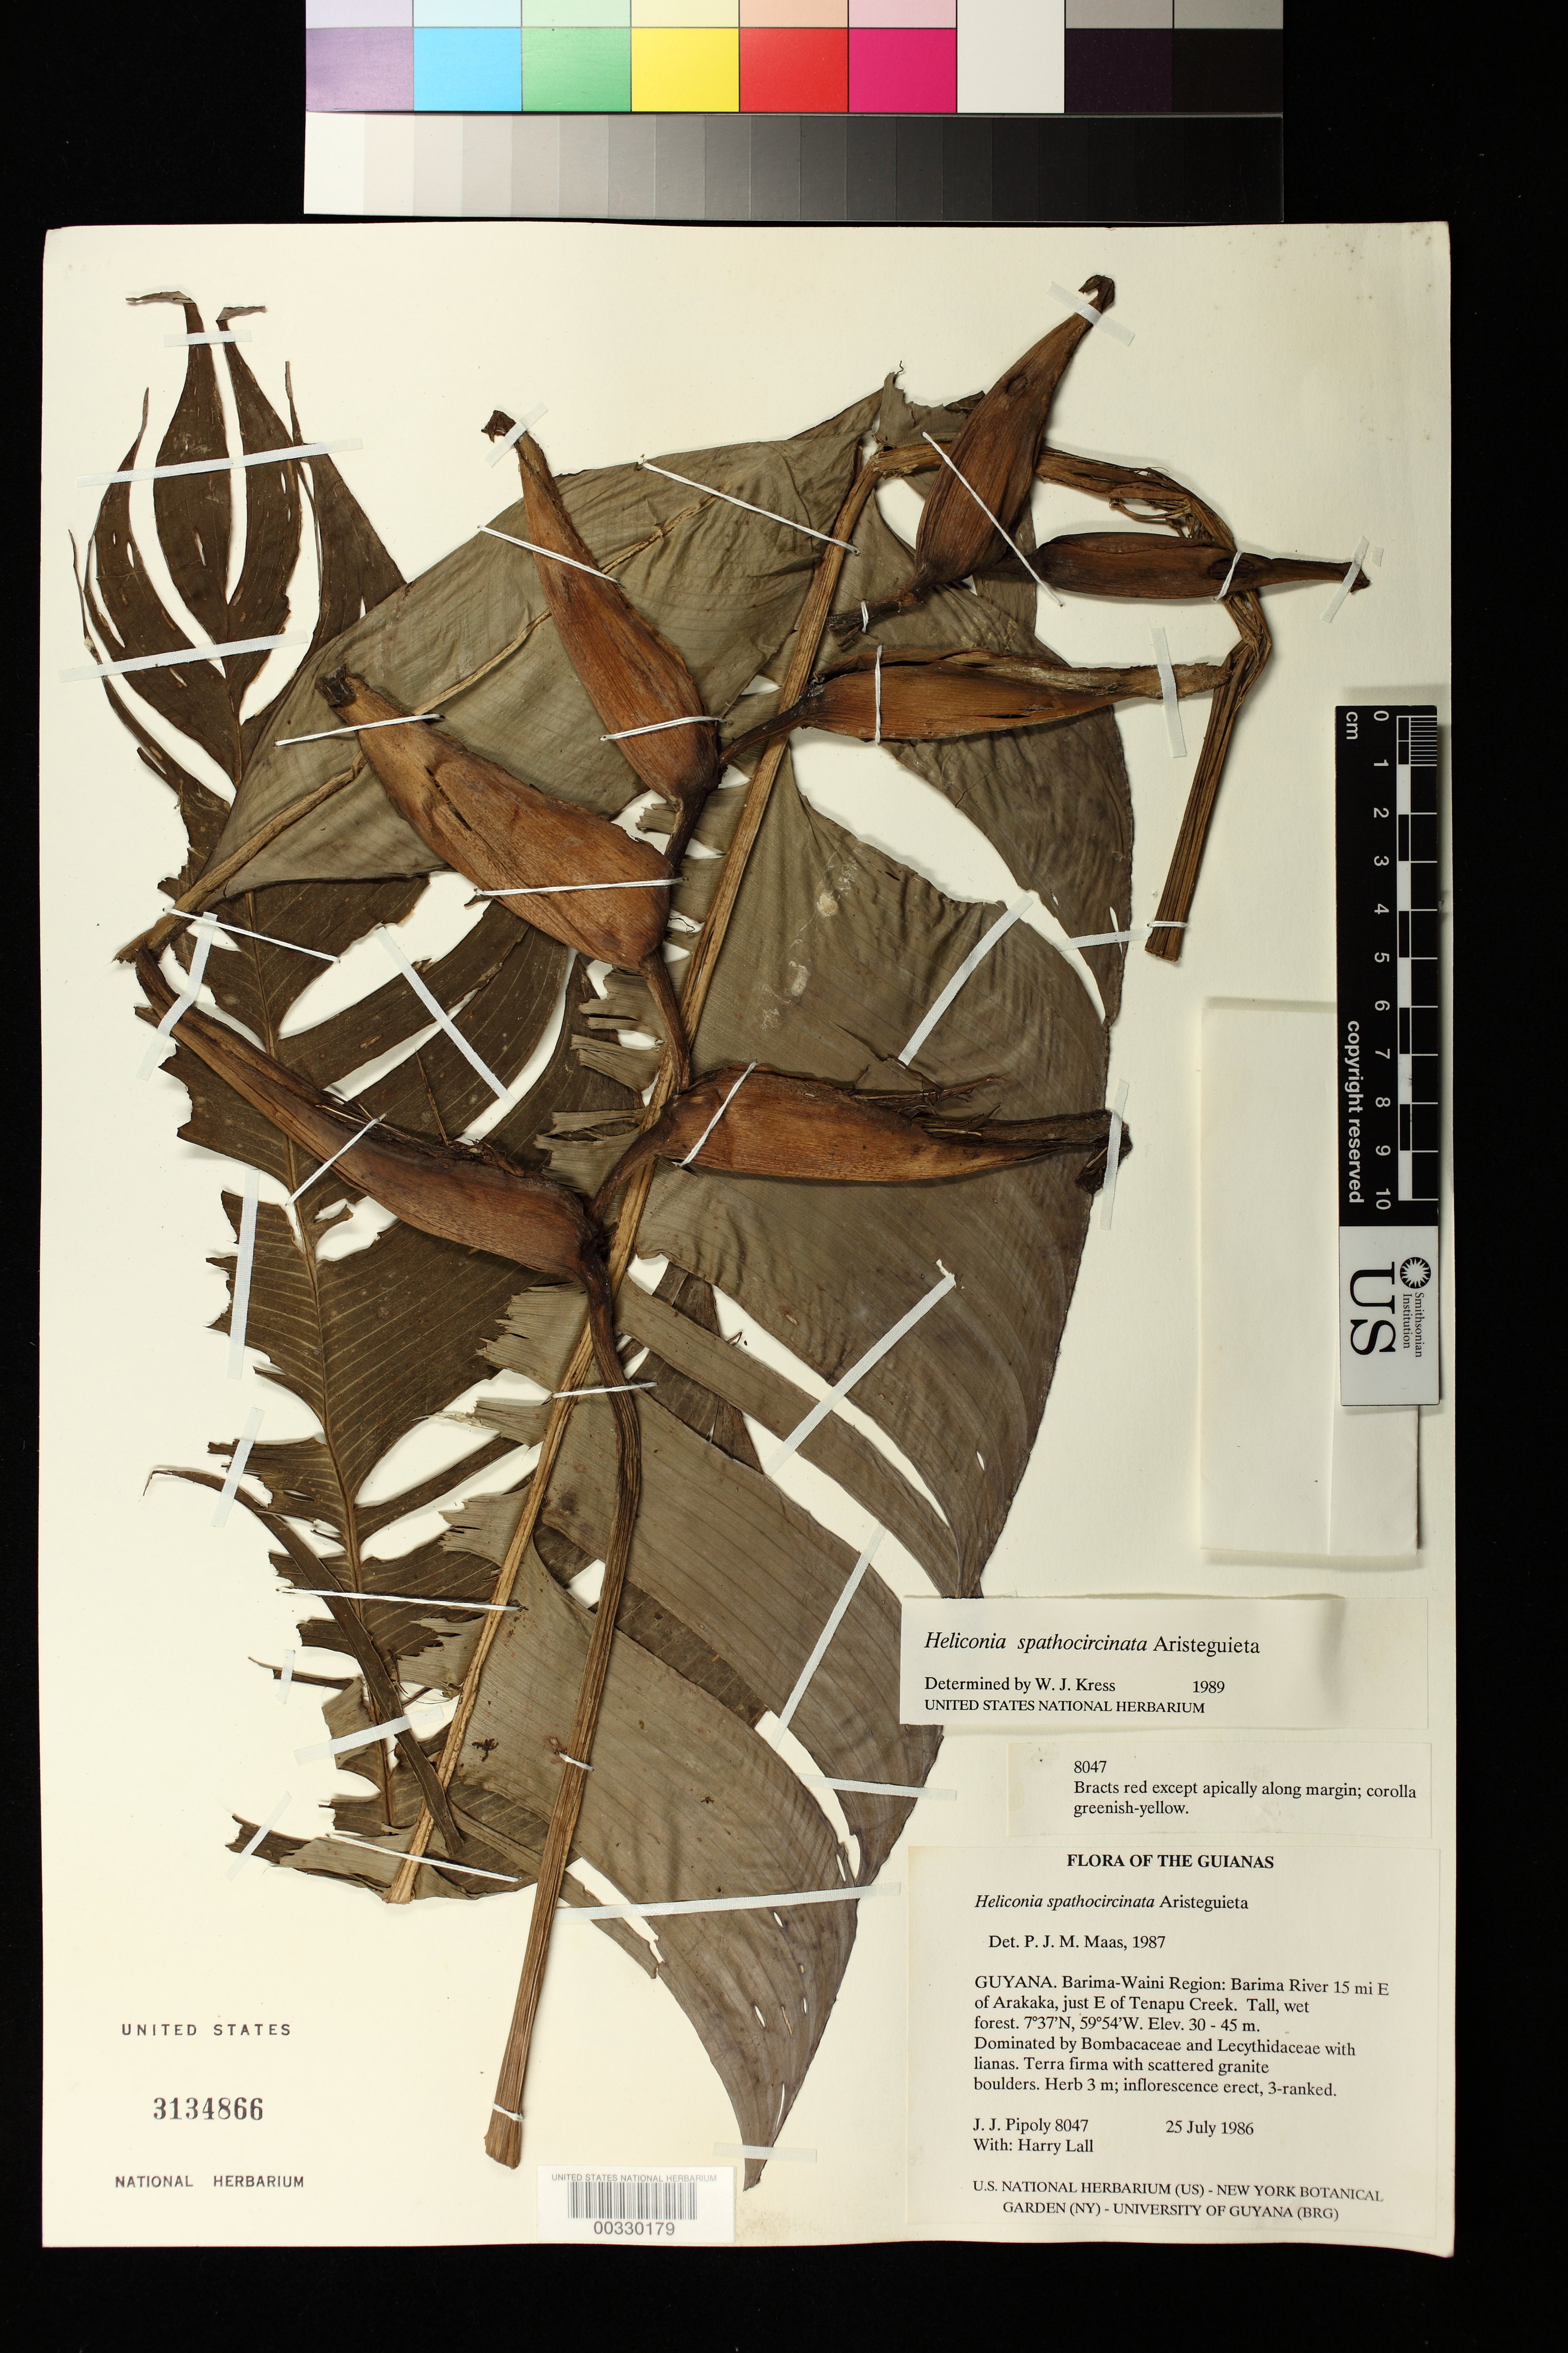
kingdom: Plantae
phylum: Tracheophyta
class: Liliopsida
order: Zingiberales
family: Heliconiaceae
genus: Heliconia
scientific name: Heliconia spathocircinata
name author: Aristeg.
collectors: J. J. Pipoly & H. Lall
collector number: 8047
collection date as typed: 25 Jul 1986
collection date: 1986-07-25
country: Guyana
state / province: Barima-Waini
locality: Barima river 15 mi e of arakaka, just e of tenapu creek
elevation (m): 30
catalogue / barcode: US 3134866